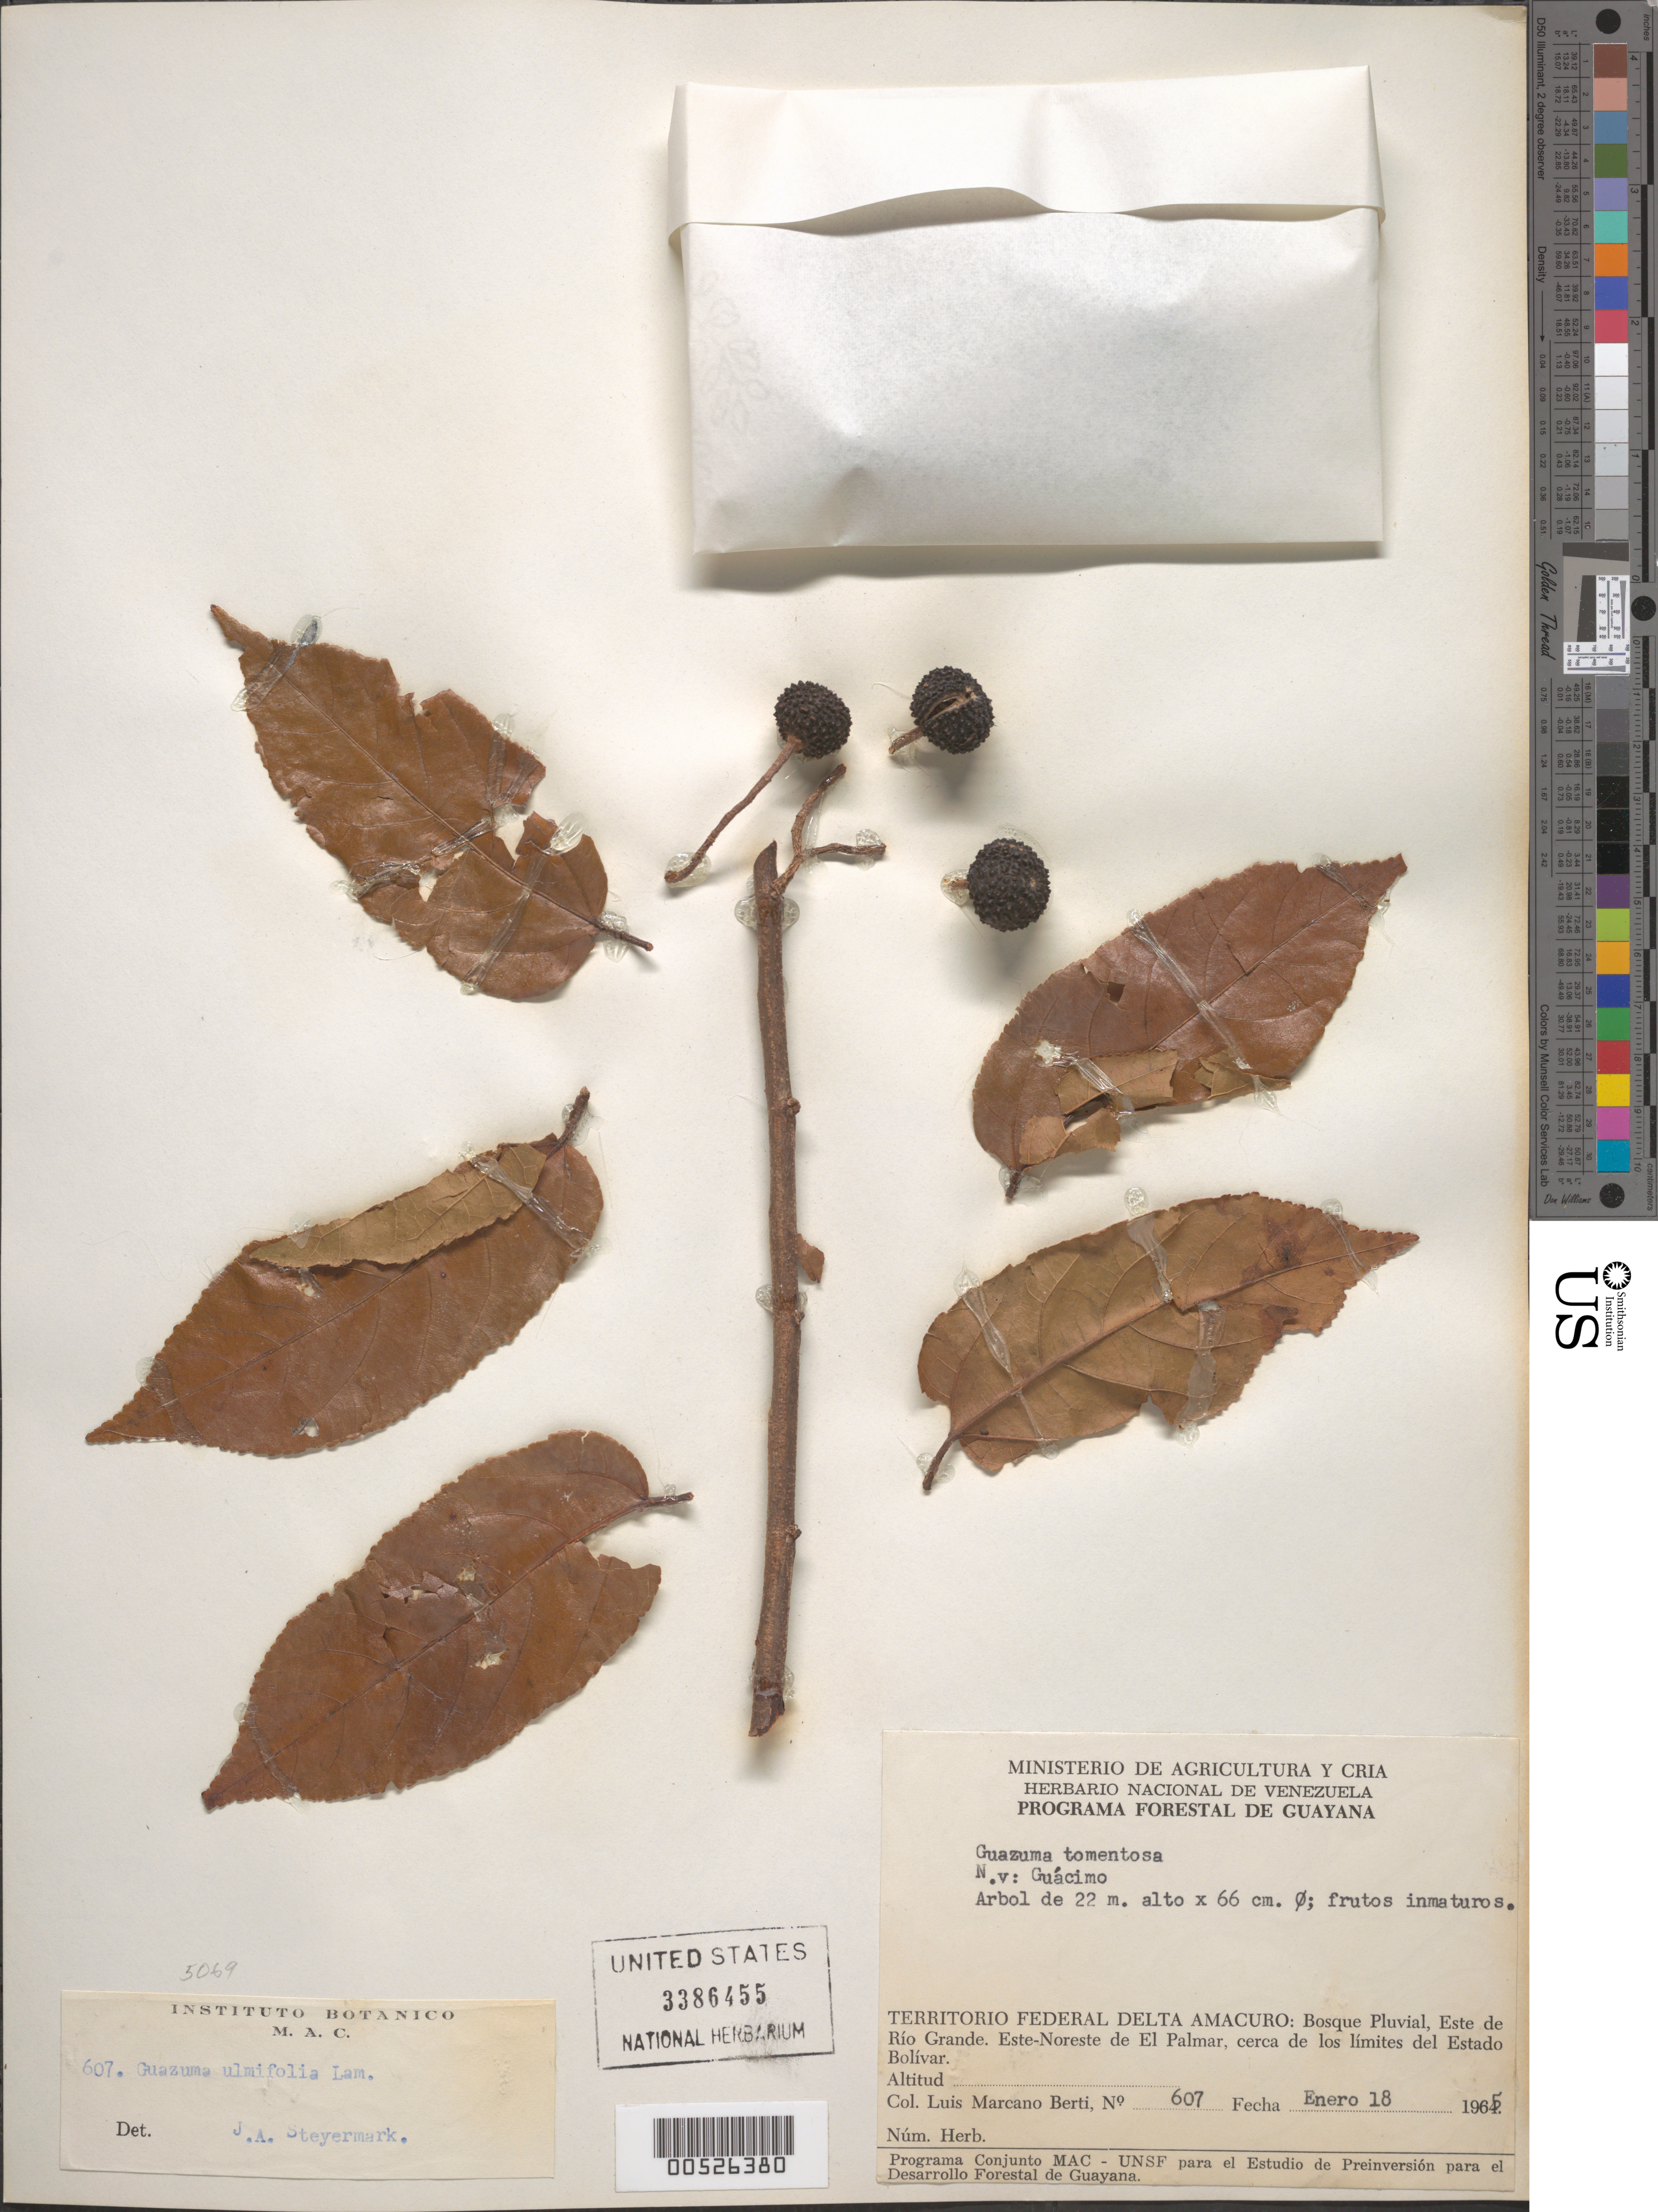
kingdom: Plantae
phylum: Tracheophyta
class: Magnoliopsida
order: Malvales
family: Malvaceae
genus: Guazuma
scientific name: Guazuma ulmifolia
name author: Lam.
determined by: Steyermark, Julian A., (VEN)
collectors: L. Marcano-Berti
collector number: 607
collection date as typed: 18 Jan 1965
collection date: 1965-01-18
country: Venezuela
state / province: Delta Amacuro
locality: E de Río Grande. ENE de El Palmar, cerca de los límites del Estado Bolívar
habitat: Bosque Pluvial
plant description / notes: Common name: Guácimo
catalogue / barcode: US 3386455